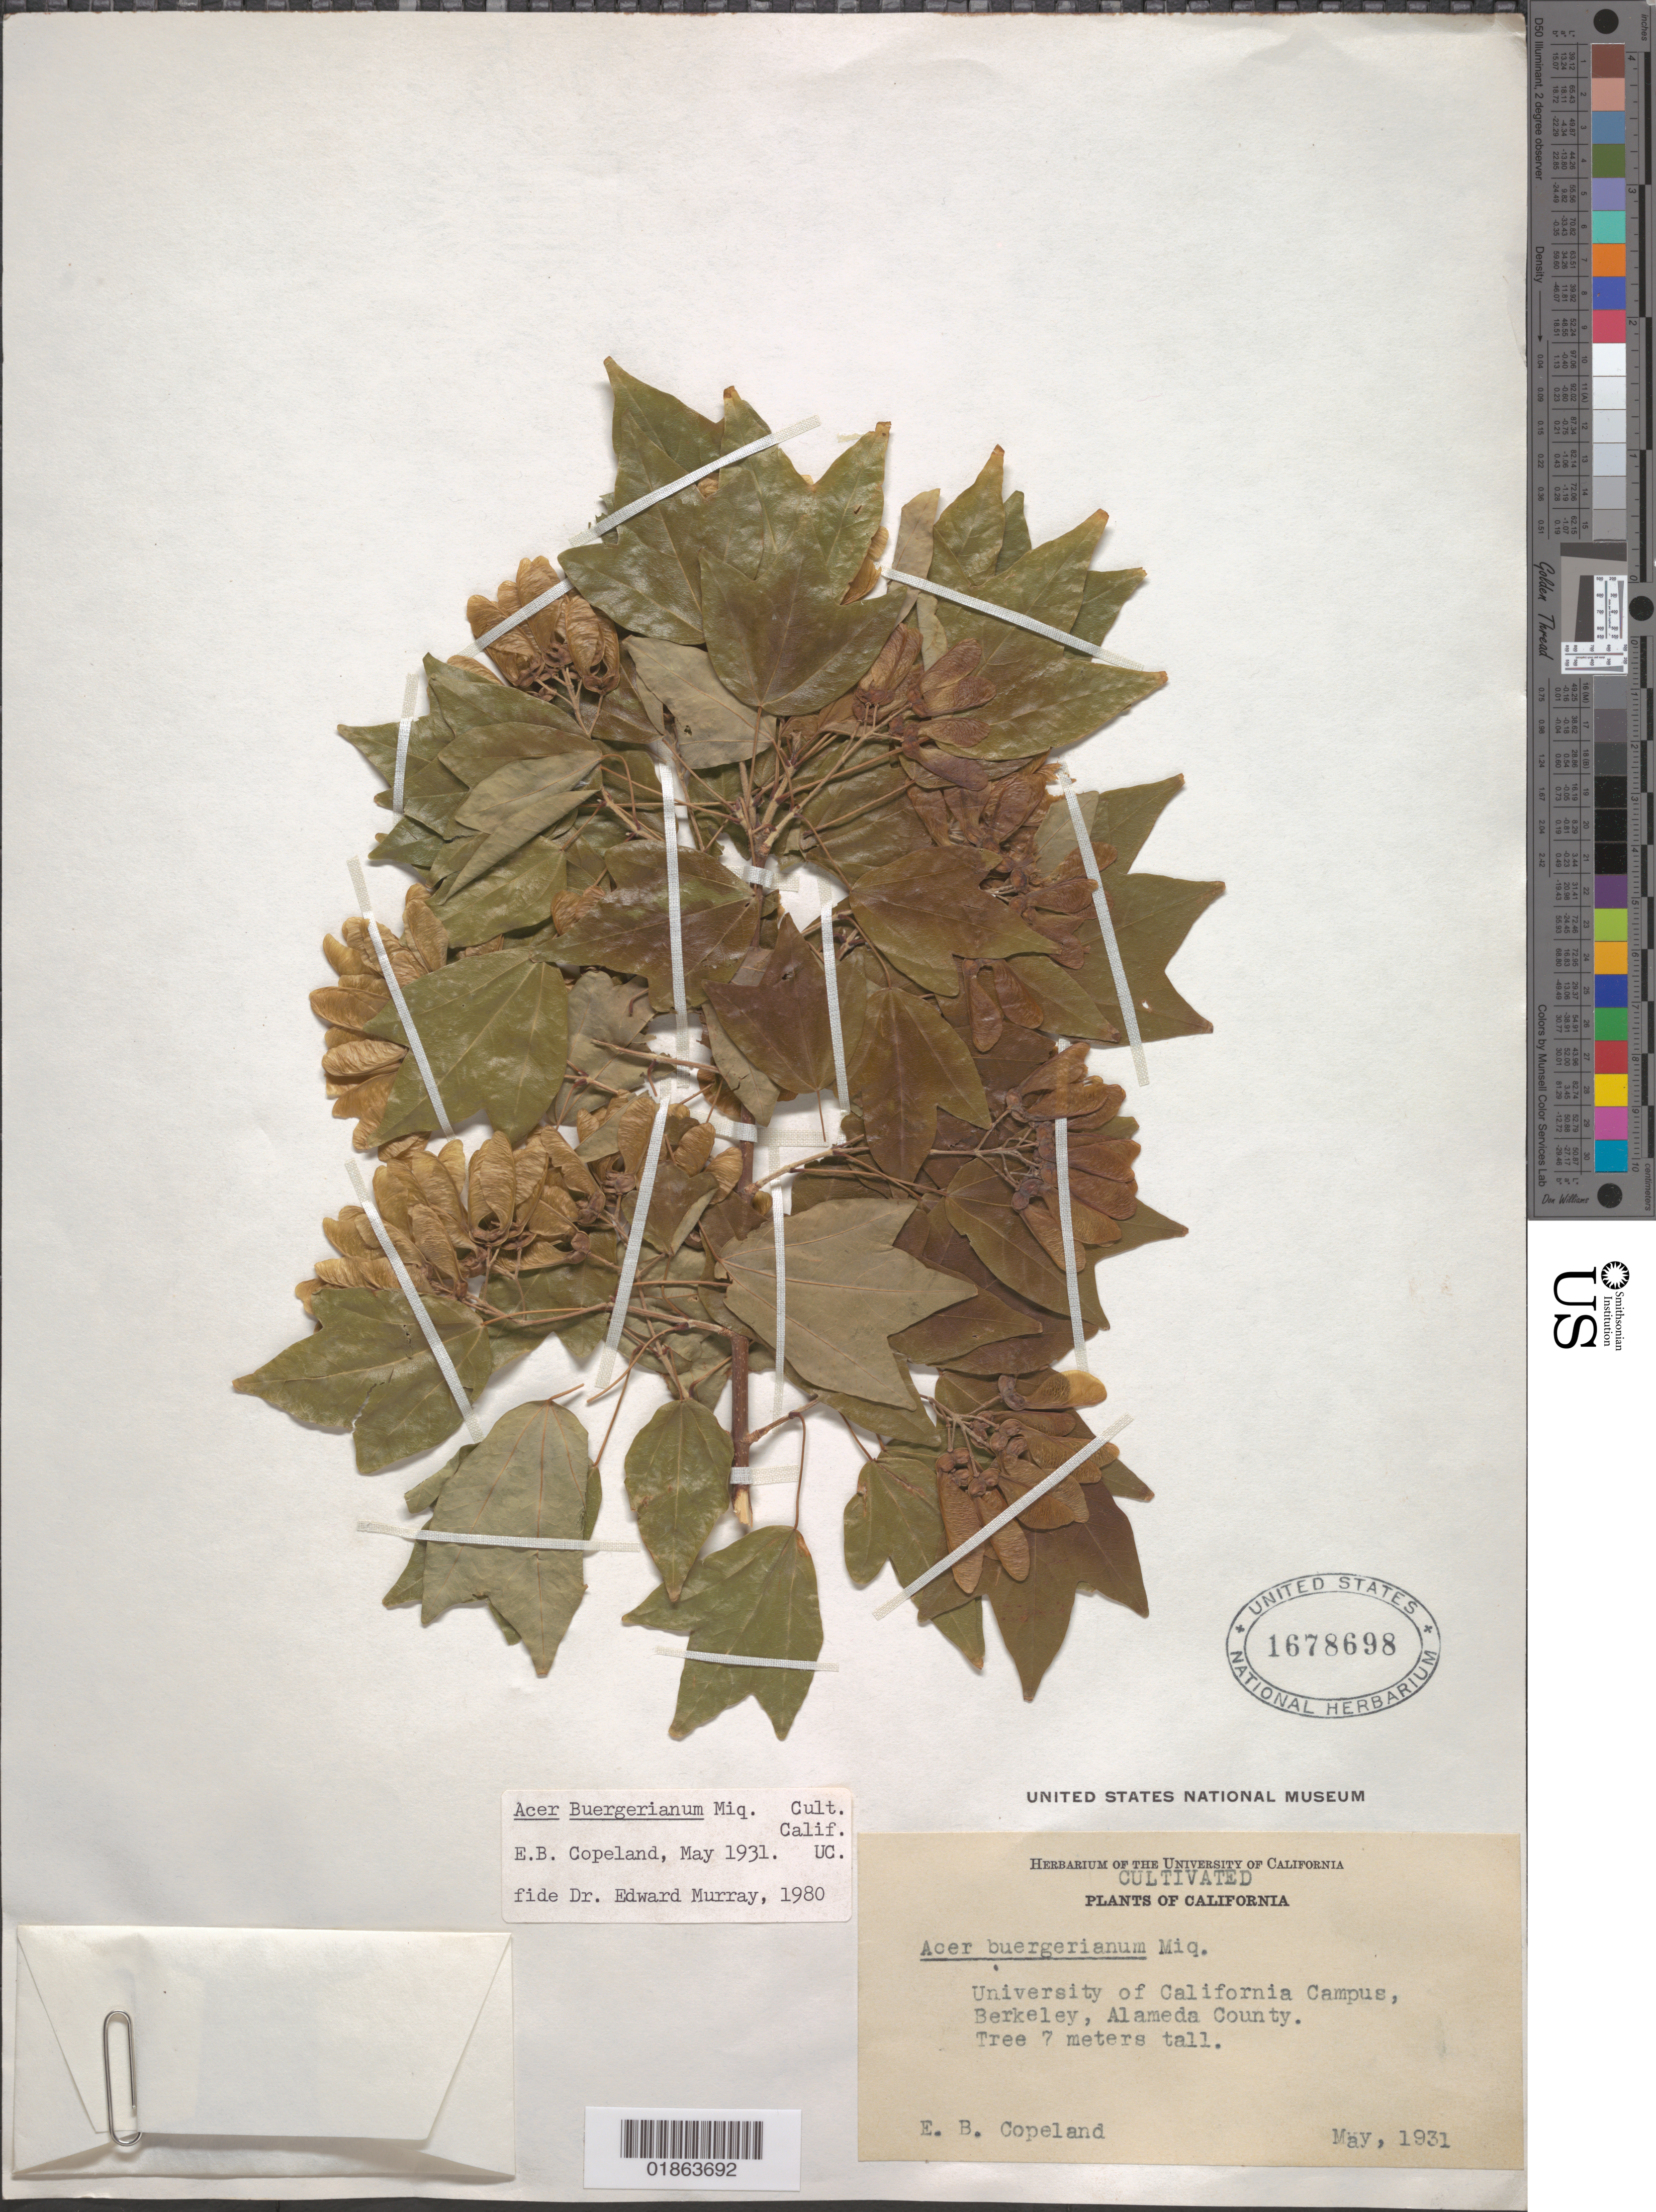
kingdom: Plantae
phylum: Tracheophyta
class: Magnoliopsida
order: Sapindales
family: Sapindaceae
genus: Acer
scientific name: Acer buergerianum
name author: Miq.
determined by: Murray, Edward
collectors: E. B. Copeland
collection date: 1931-05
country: United States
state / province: California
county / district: Alameda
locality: University of California campus, Berkeley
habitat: Cultivated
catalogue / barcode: US 1678698